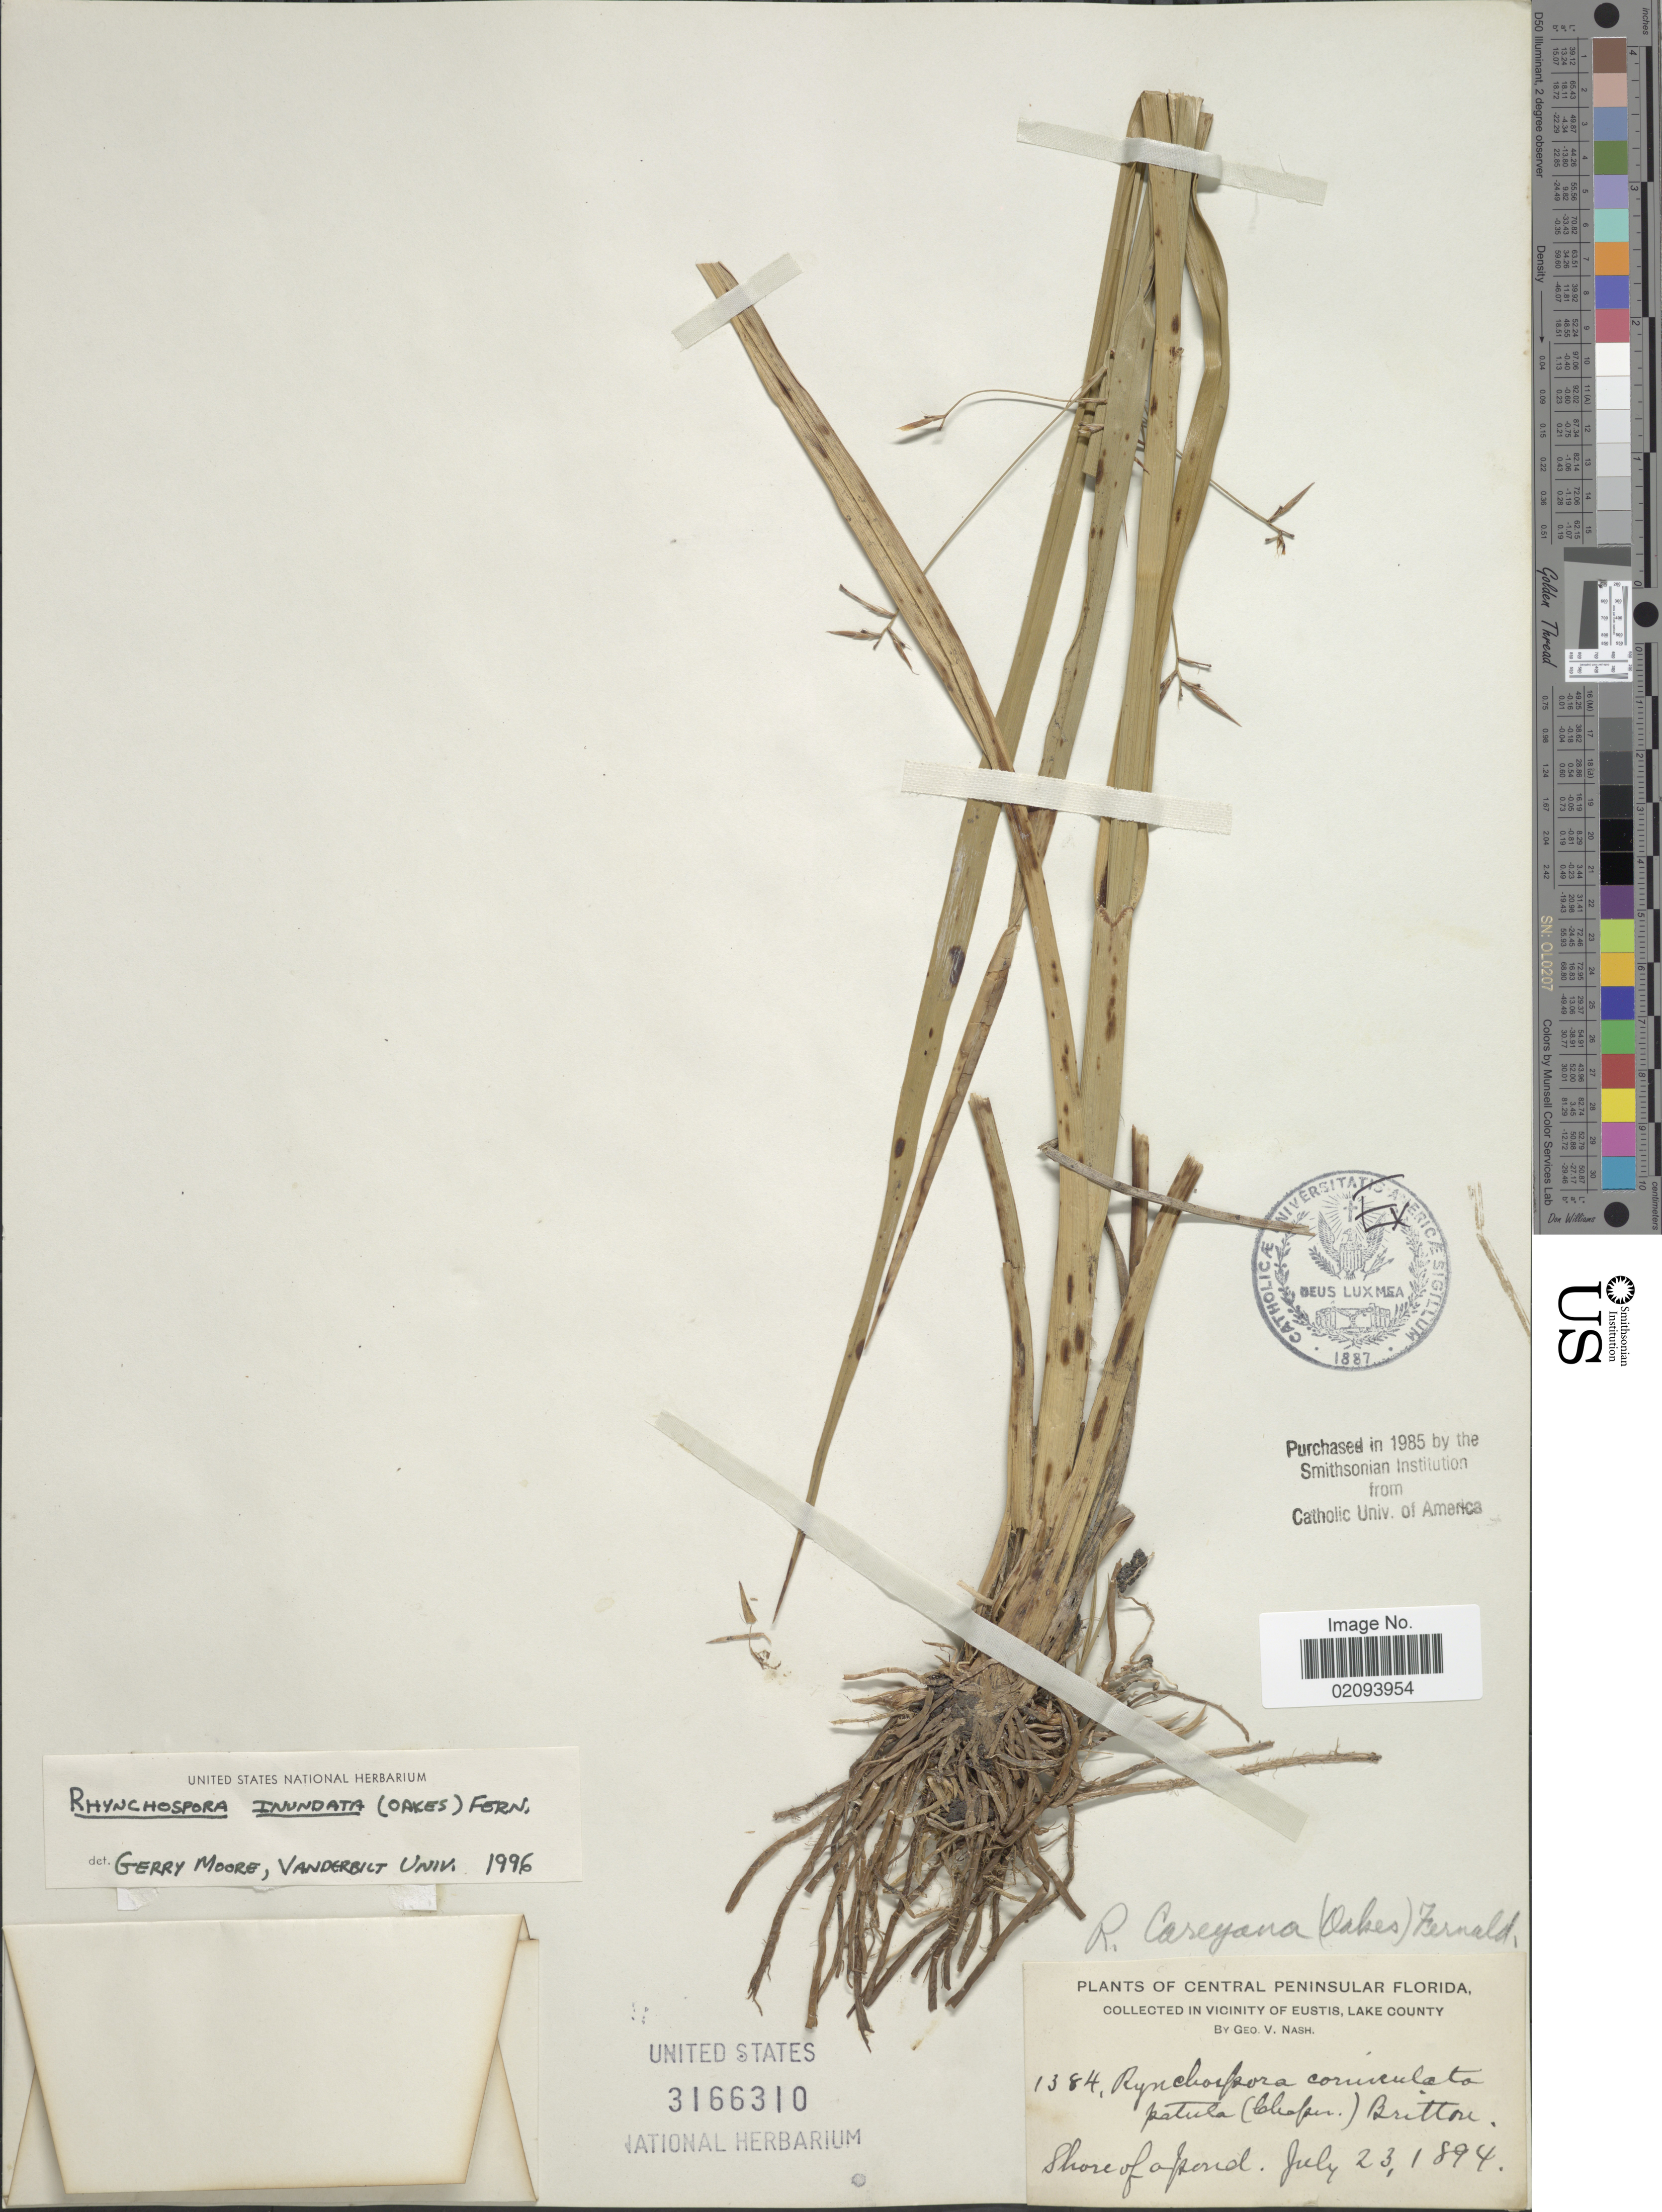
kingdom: Plantae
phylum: Tracheophyta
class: Liliopsida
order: Poales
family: Cyperaceae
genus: Rhynchospora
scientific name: Rhynchospora inundata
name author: (Oakes) Fernald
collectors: G. V. Nash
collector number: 1384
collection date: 1894-07-23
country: United States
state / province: Florida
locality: Central Peninsular Florida. In Vicinity of Eustis, Lake County. Shore of a pond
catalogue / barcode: US 3166310